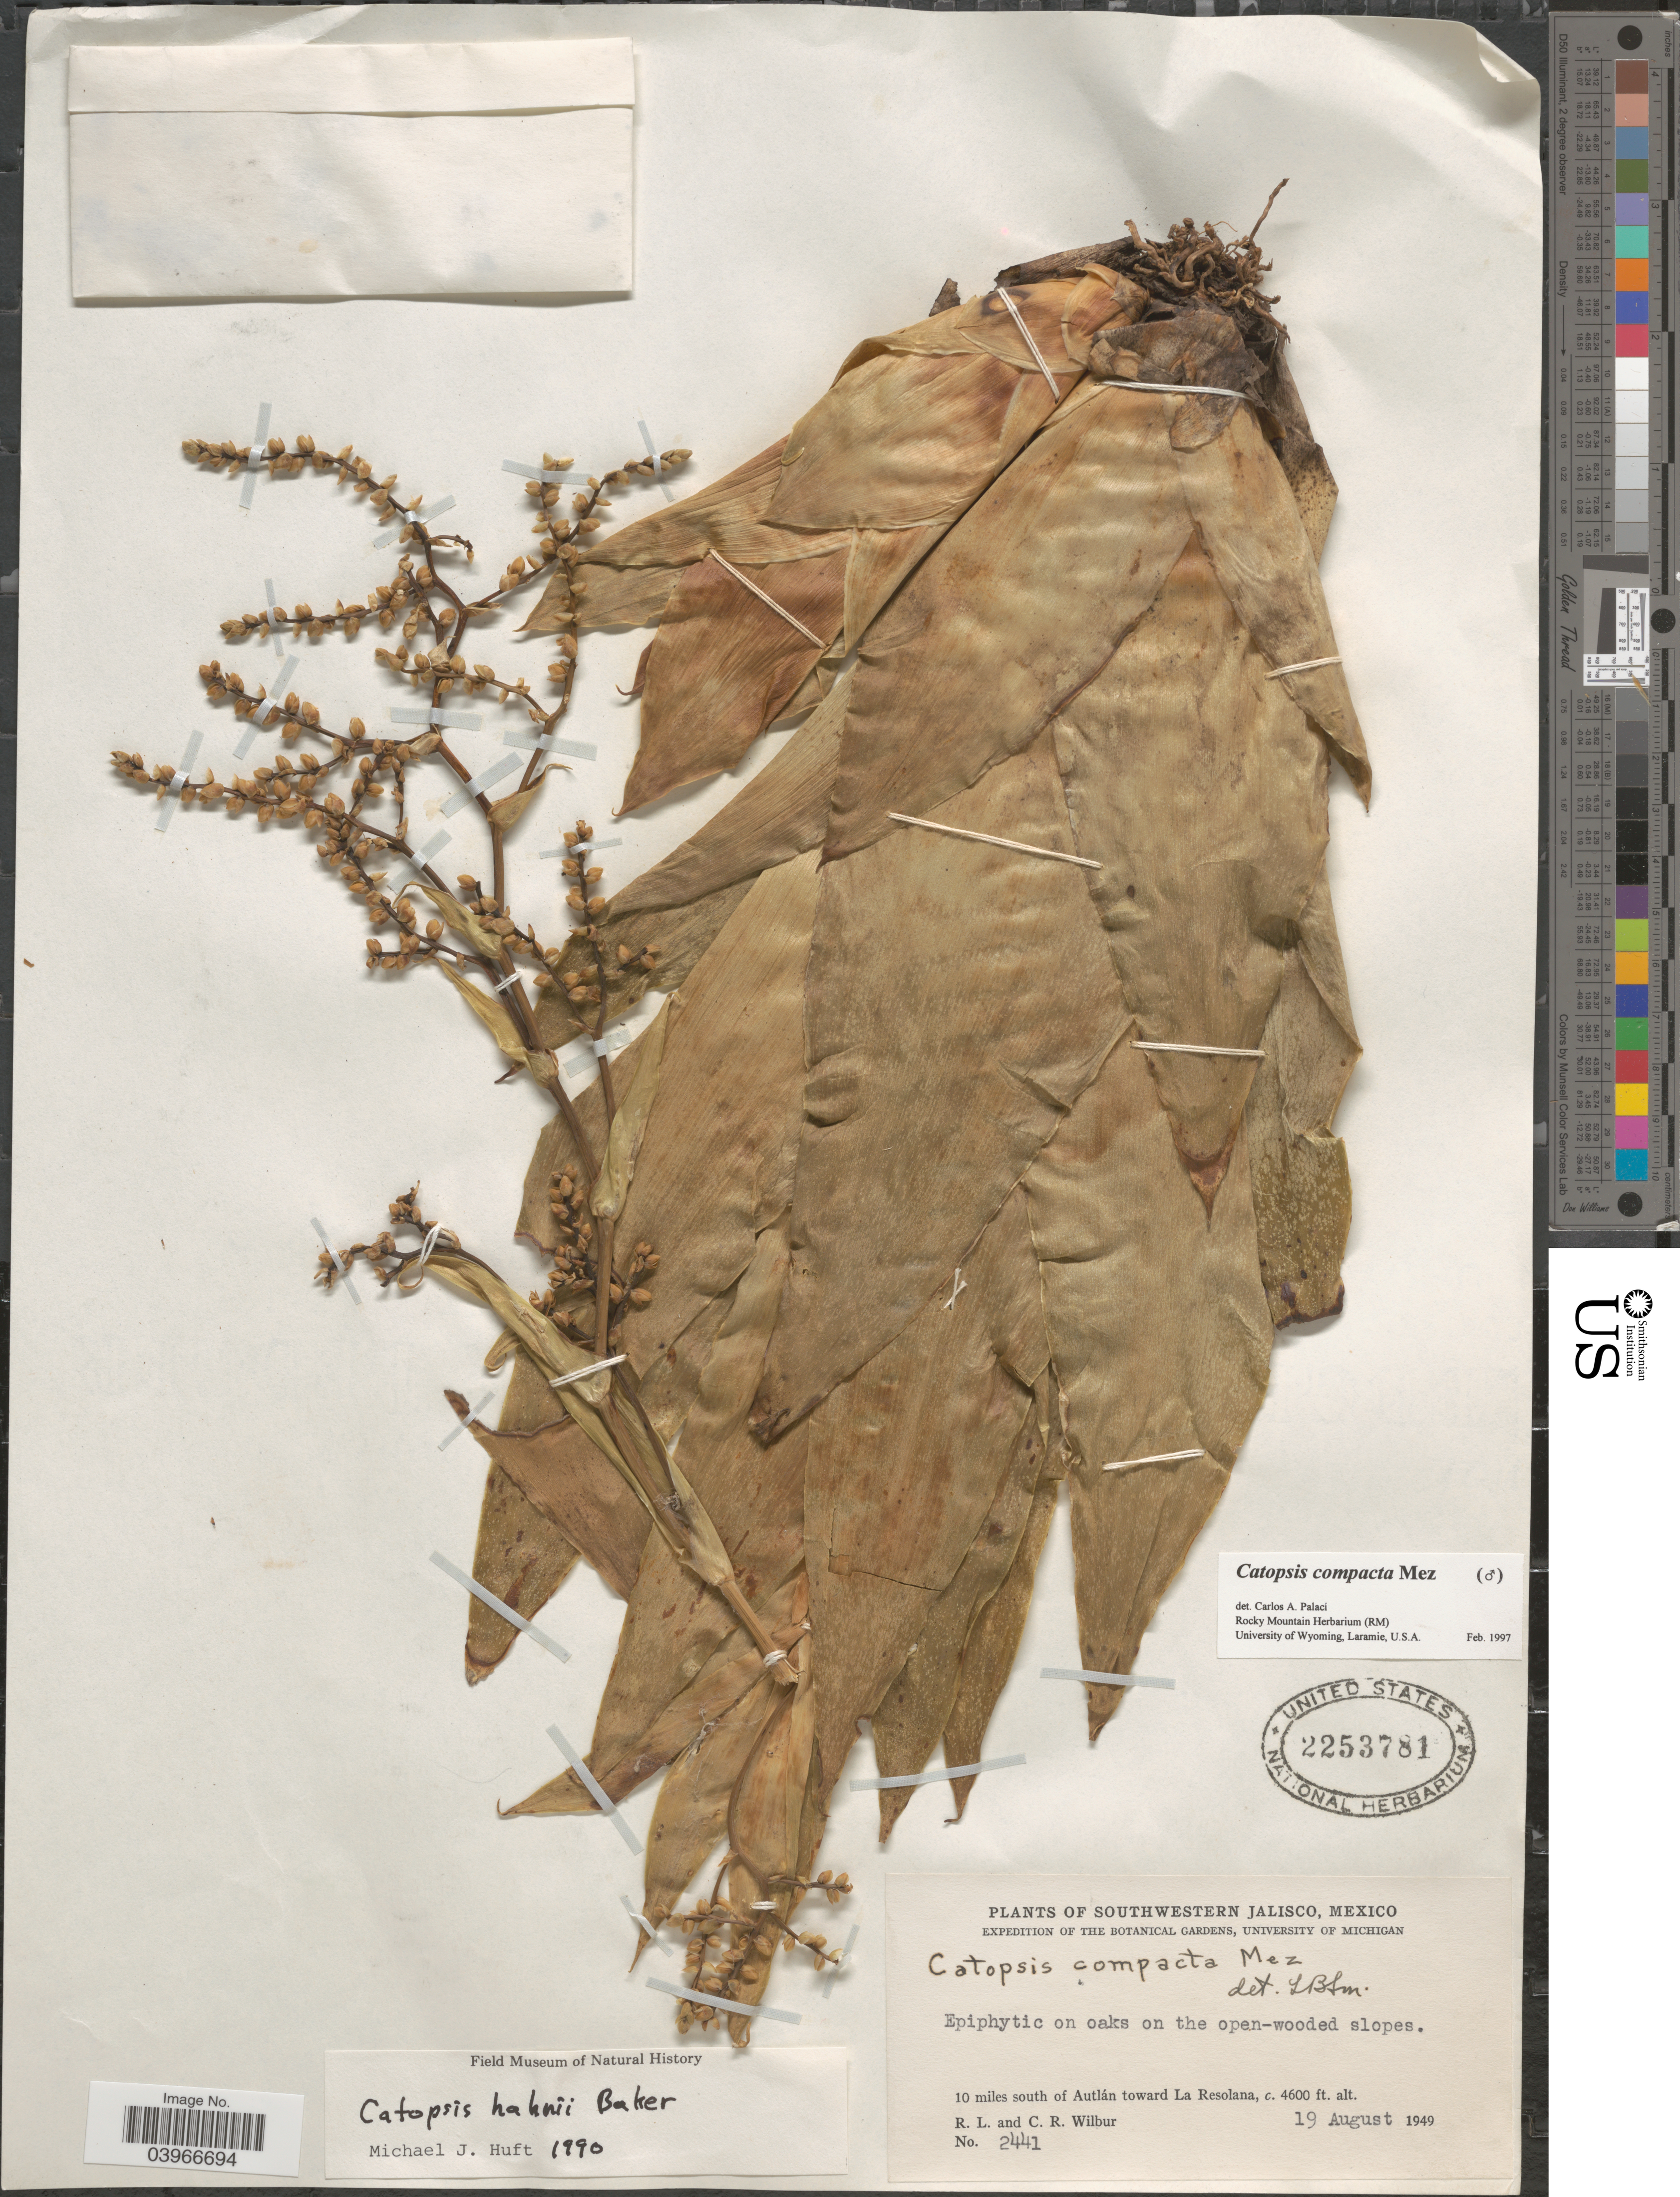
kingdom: Plantae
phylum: Tracheophyta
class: Liliopsida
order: Poales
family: Bromeliaceae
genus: Catopsis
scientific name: Catopsis compacta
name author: Mez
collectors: R. L. Wilbur & C. Wilbur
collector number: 2441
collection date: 1949-08-19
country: Mexico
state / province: Jalisco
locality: Southwestern Jalisco. 10 miles south of Autlán toward La Resolana.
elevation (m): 1402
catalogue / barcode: US 2253781